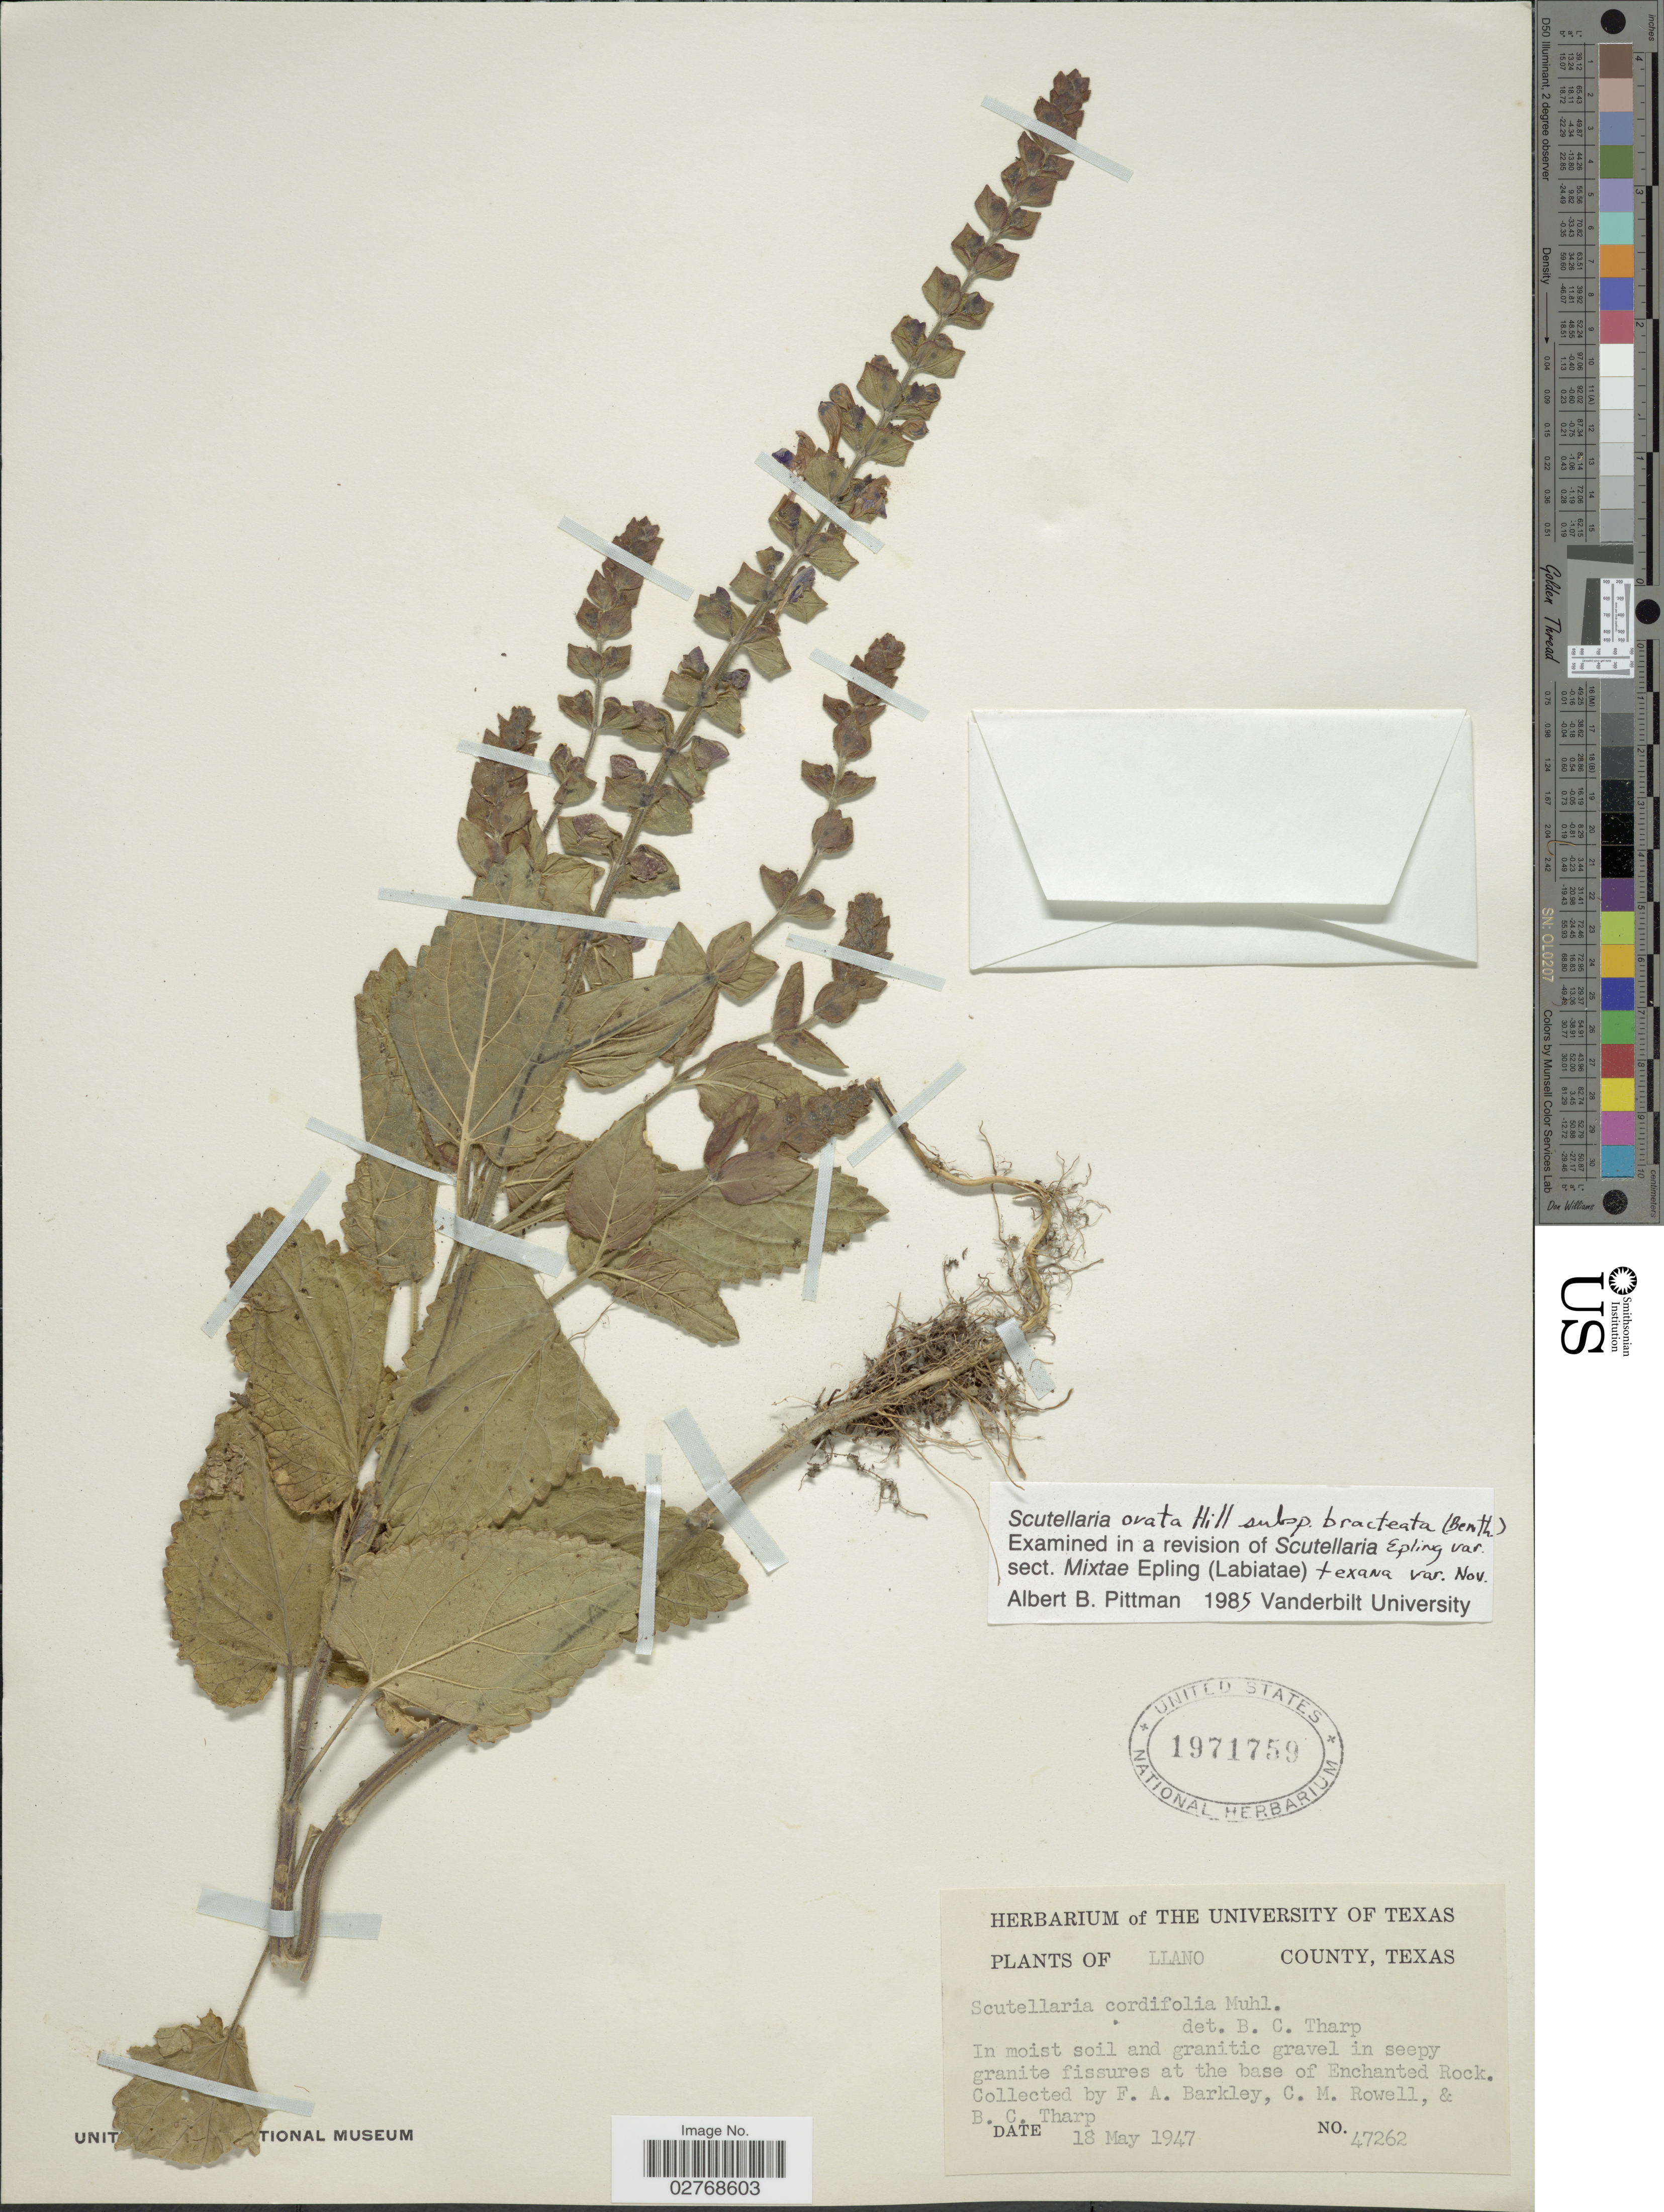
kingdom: Plantae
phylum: Tracheophyta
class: Magnoliopsida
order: Lamiales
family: Lamiaceae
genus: Scutellaria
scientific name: Scutellaria ovata subsp. bracteata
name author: (Benth.) Epling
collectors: F. A. Barkley, C. M. Rowell & B. C. Tharp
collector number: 47262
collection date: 1947-05-18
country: United States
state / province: Texas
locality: Llano County. At the base of Enchanted Rock.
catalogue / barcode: US 1971759